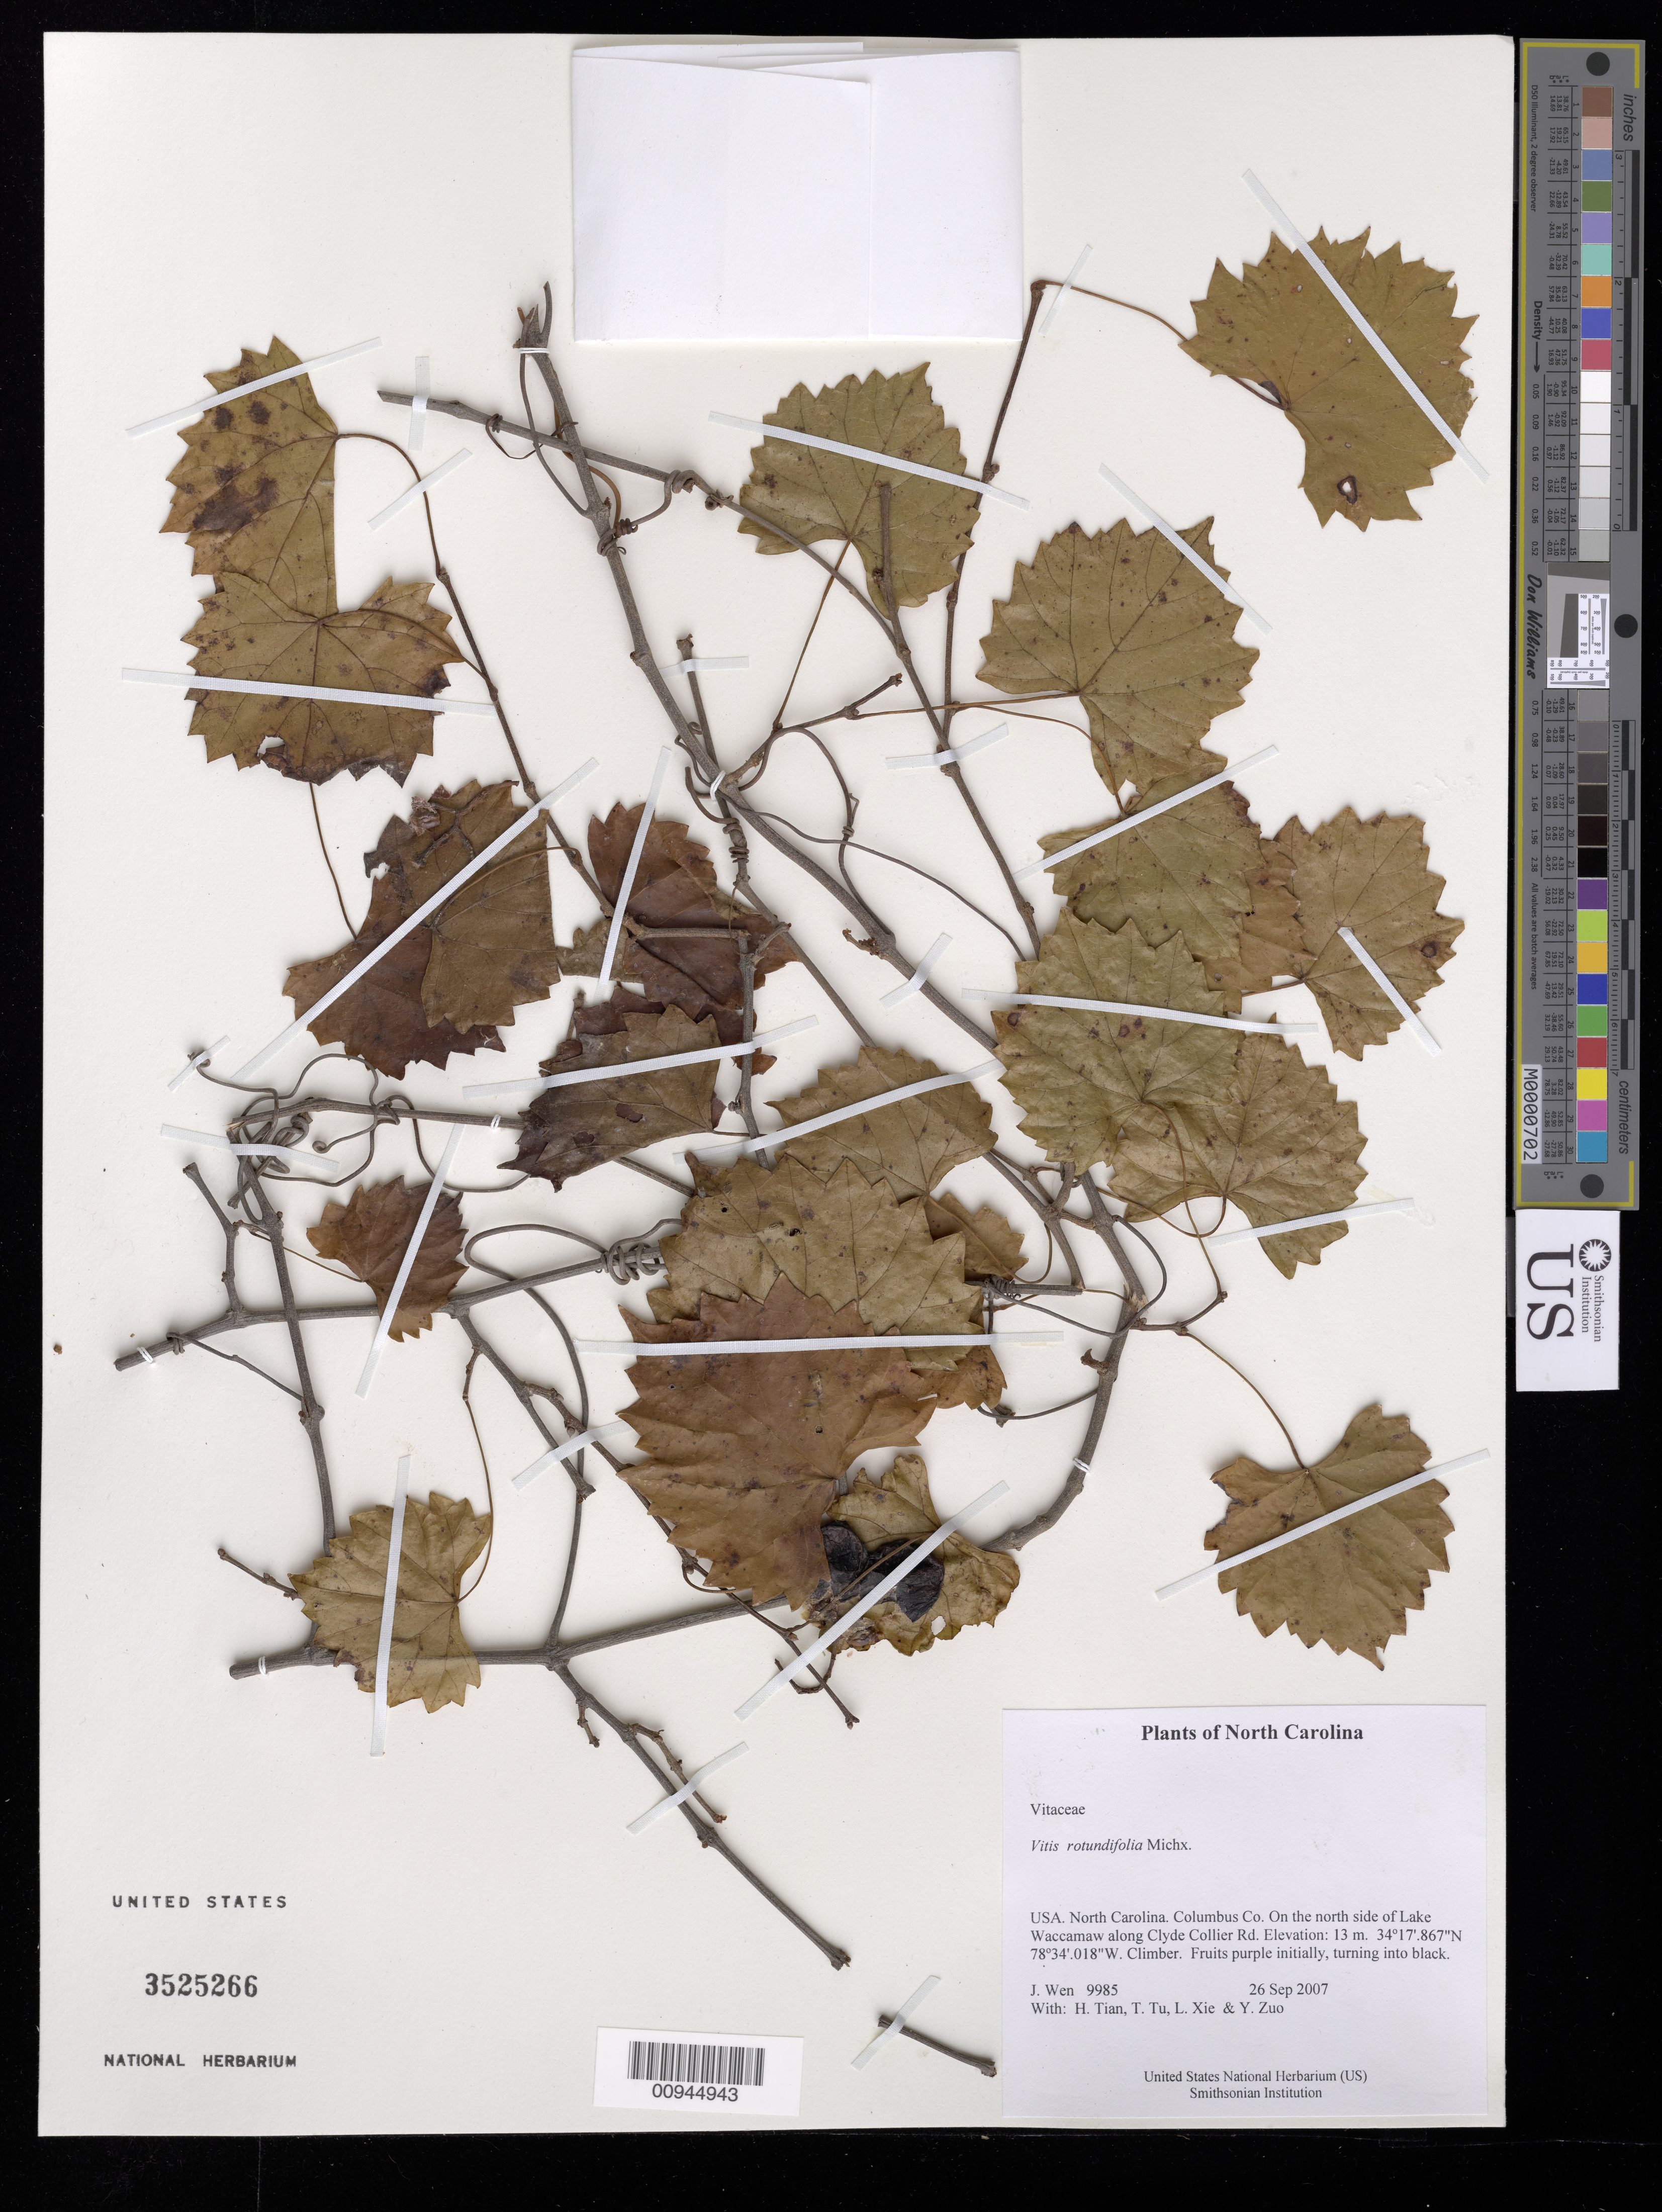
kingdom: Plantae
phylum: Tracheophyta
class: Magnoliopsida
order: Vitales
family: Vitaceae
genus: Vitis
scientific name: Vitis rotundifolia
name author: Michx.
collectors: J. Wen, H. Tian, T. Tu, L. Xie & Y. Zuo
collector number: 9985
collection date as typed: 26 Sep 2007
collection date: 2007-09-26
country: United States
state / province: North Carolina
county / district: Columbus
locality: On the north side of Lake Waccamaw along Clyde Collier Rd.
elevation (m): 13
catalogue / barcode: US 3525266